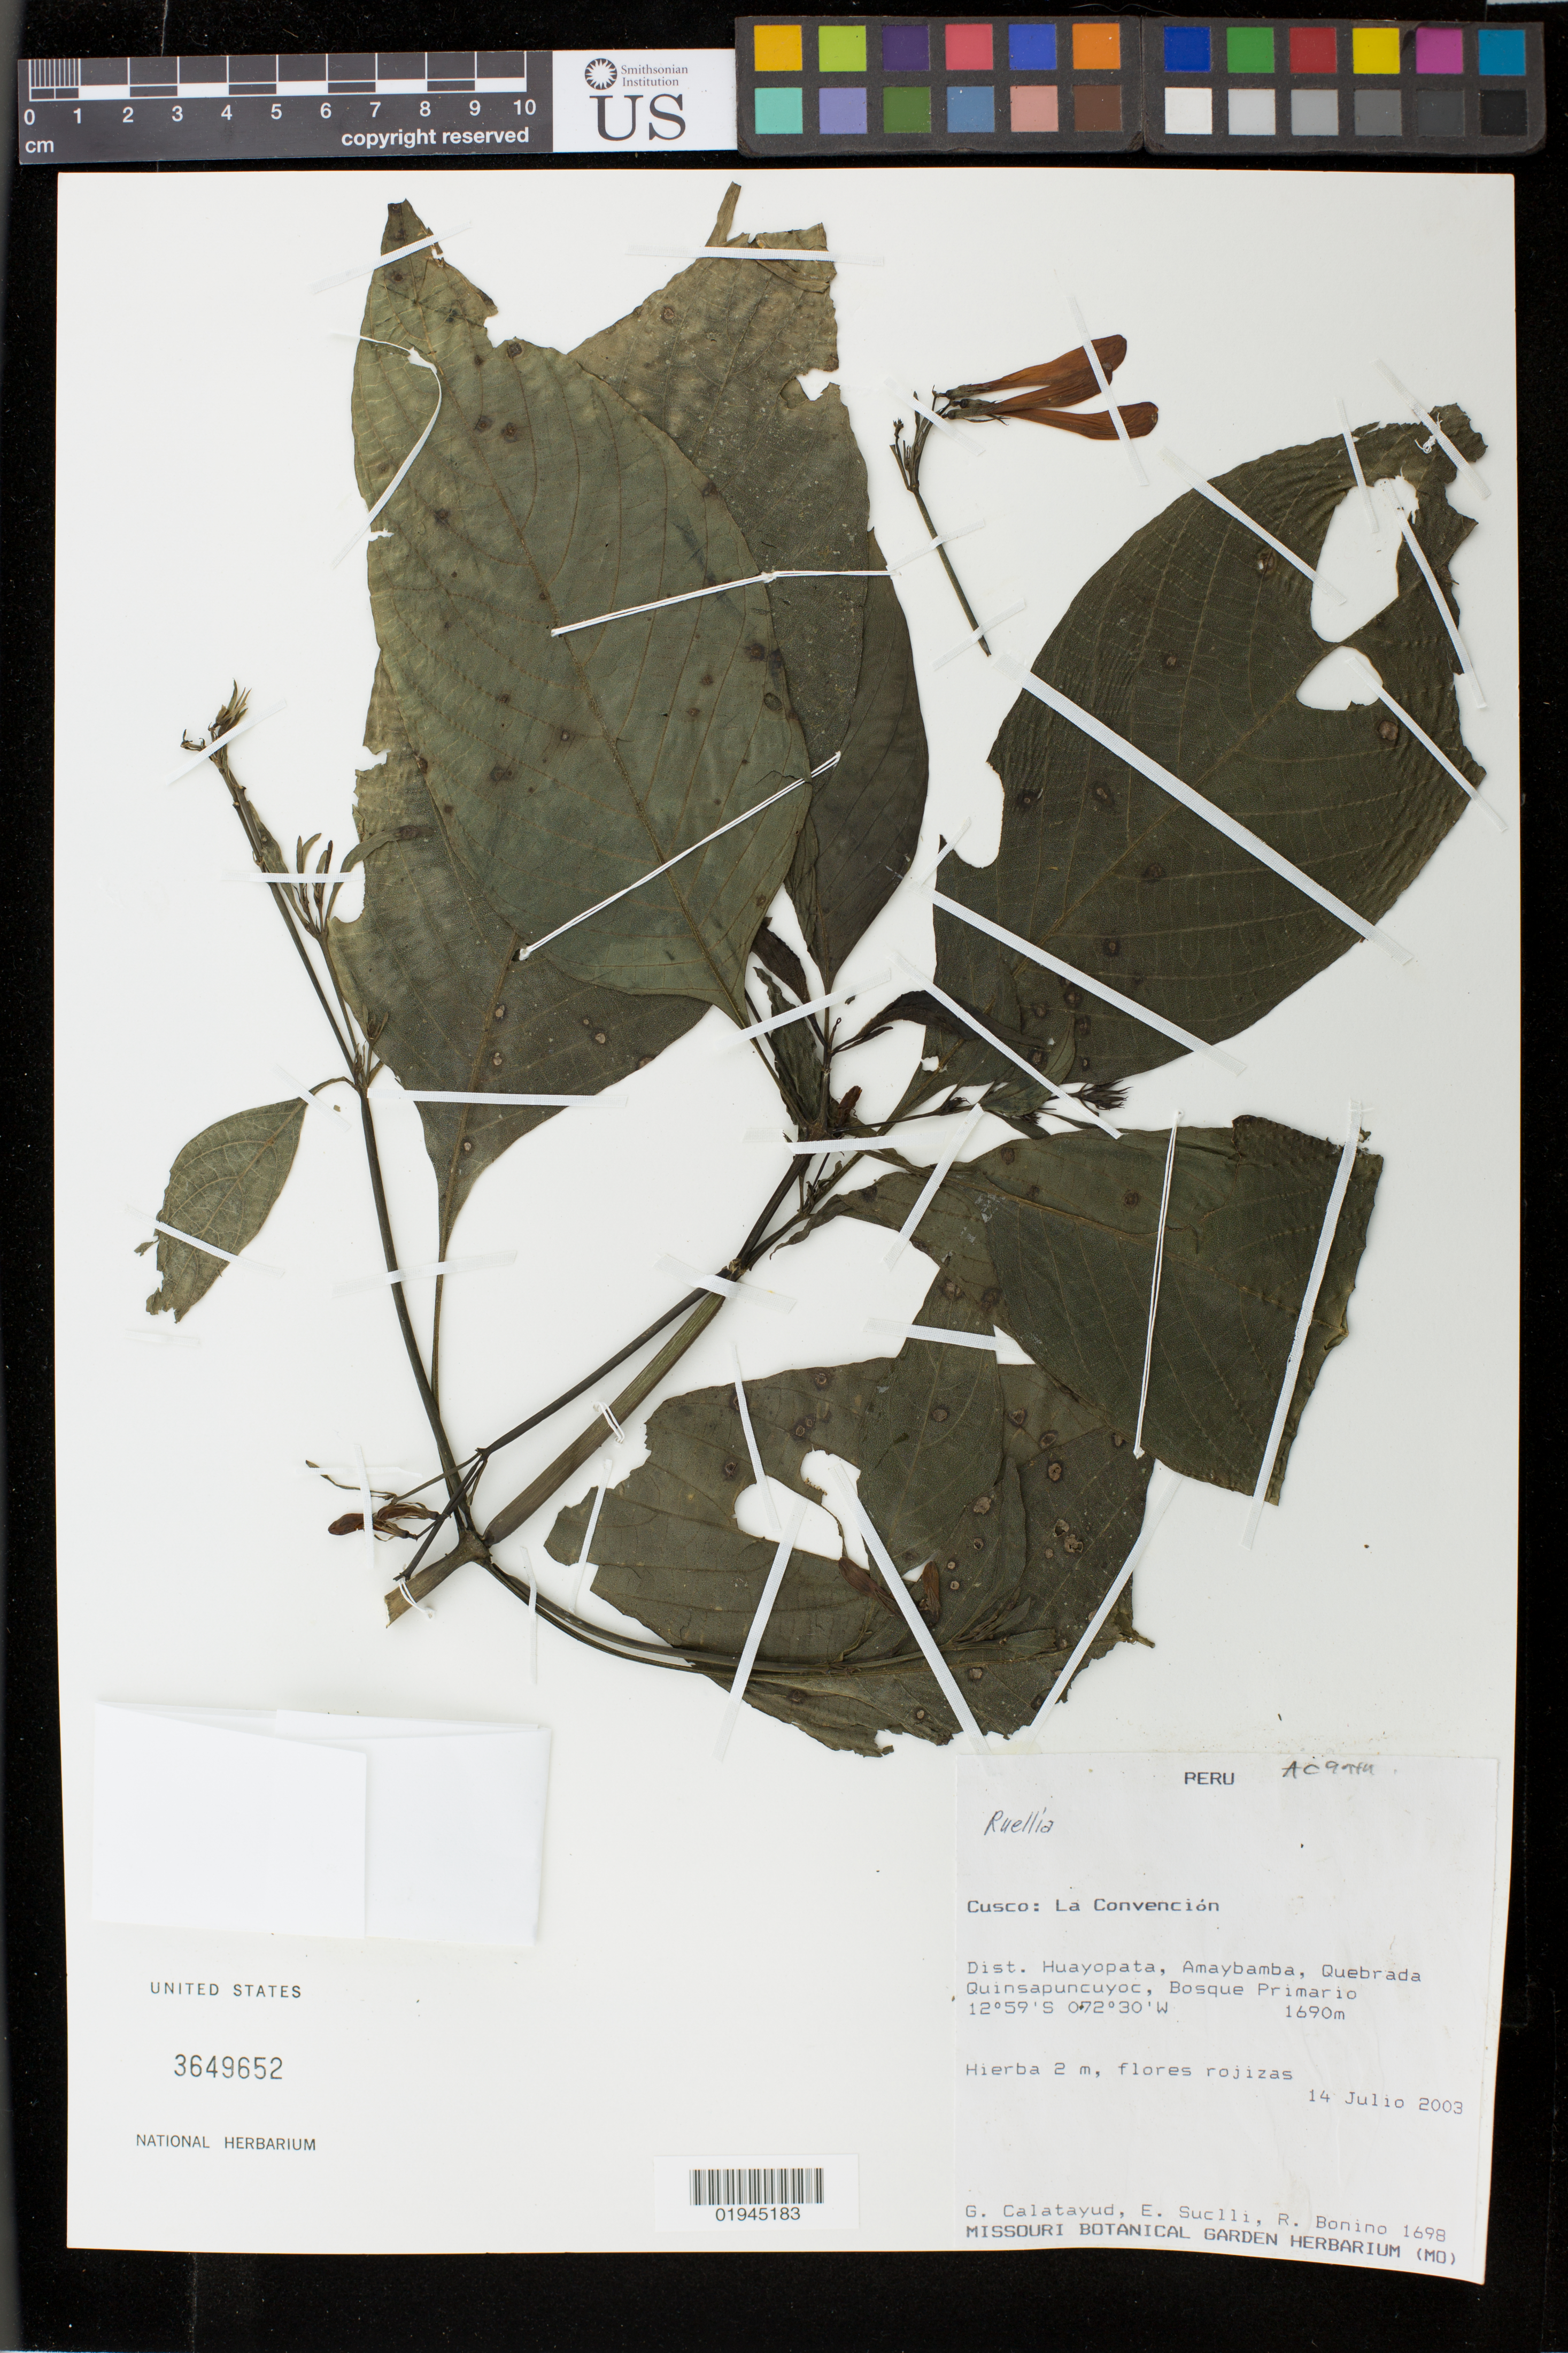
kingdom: Plantae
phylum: Tracheophyta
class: Magnoliopsida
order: Lamiales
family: Acanthaceae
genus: Ruellia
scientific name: Ruellia sp.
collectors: G. Calatayud et al.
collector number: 1698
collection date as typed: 14 Jul 2003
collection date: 2003-07-14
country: Peru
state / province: Cusco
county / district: La Convención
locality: Dist. Huayopata, Amaybamba, Quebrada, Quinsapuncuyoc, Bosque Primario.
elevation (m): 1690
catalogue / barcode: US 3649652